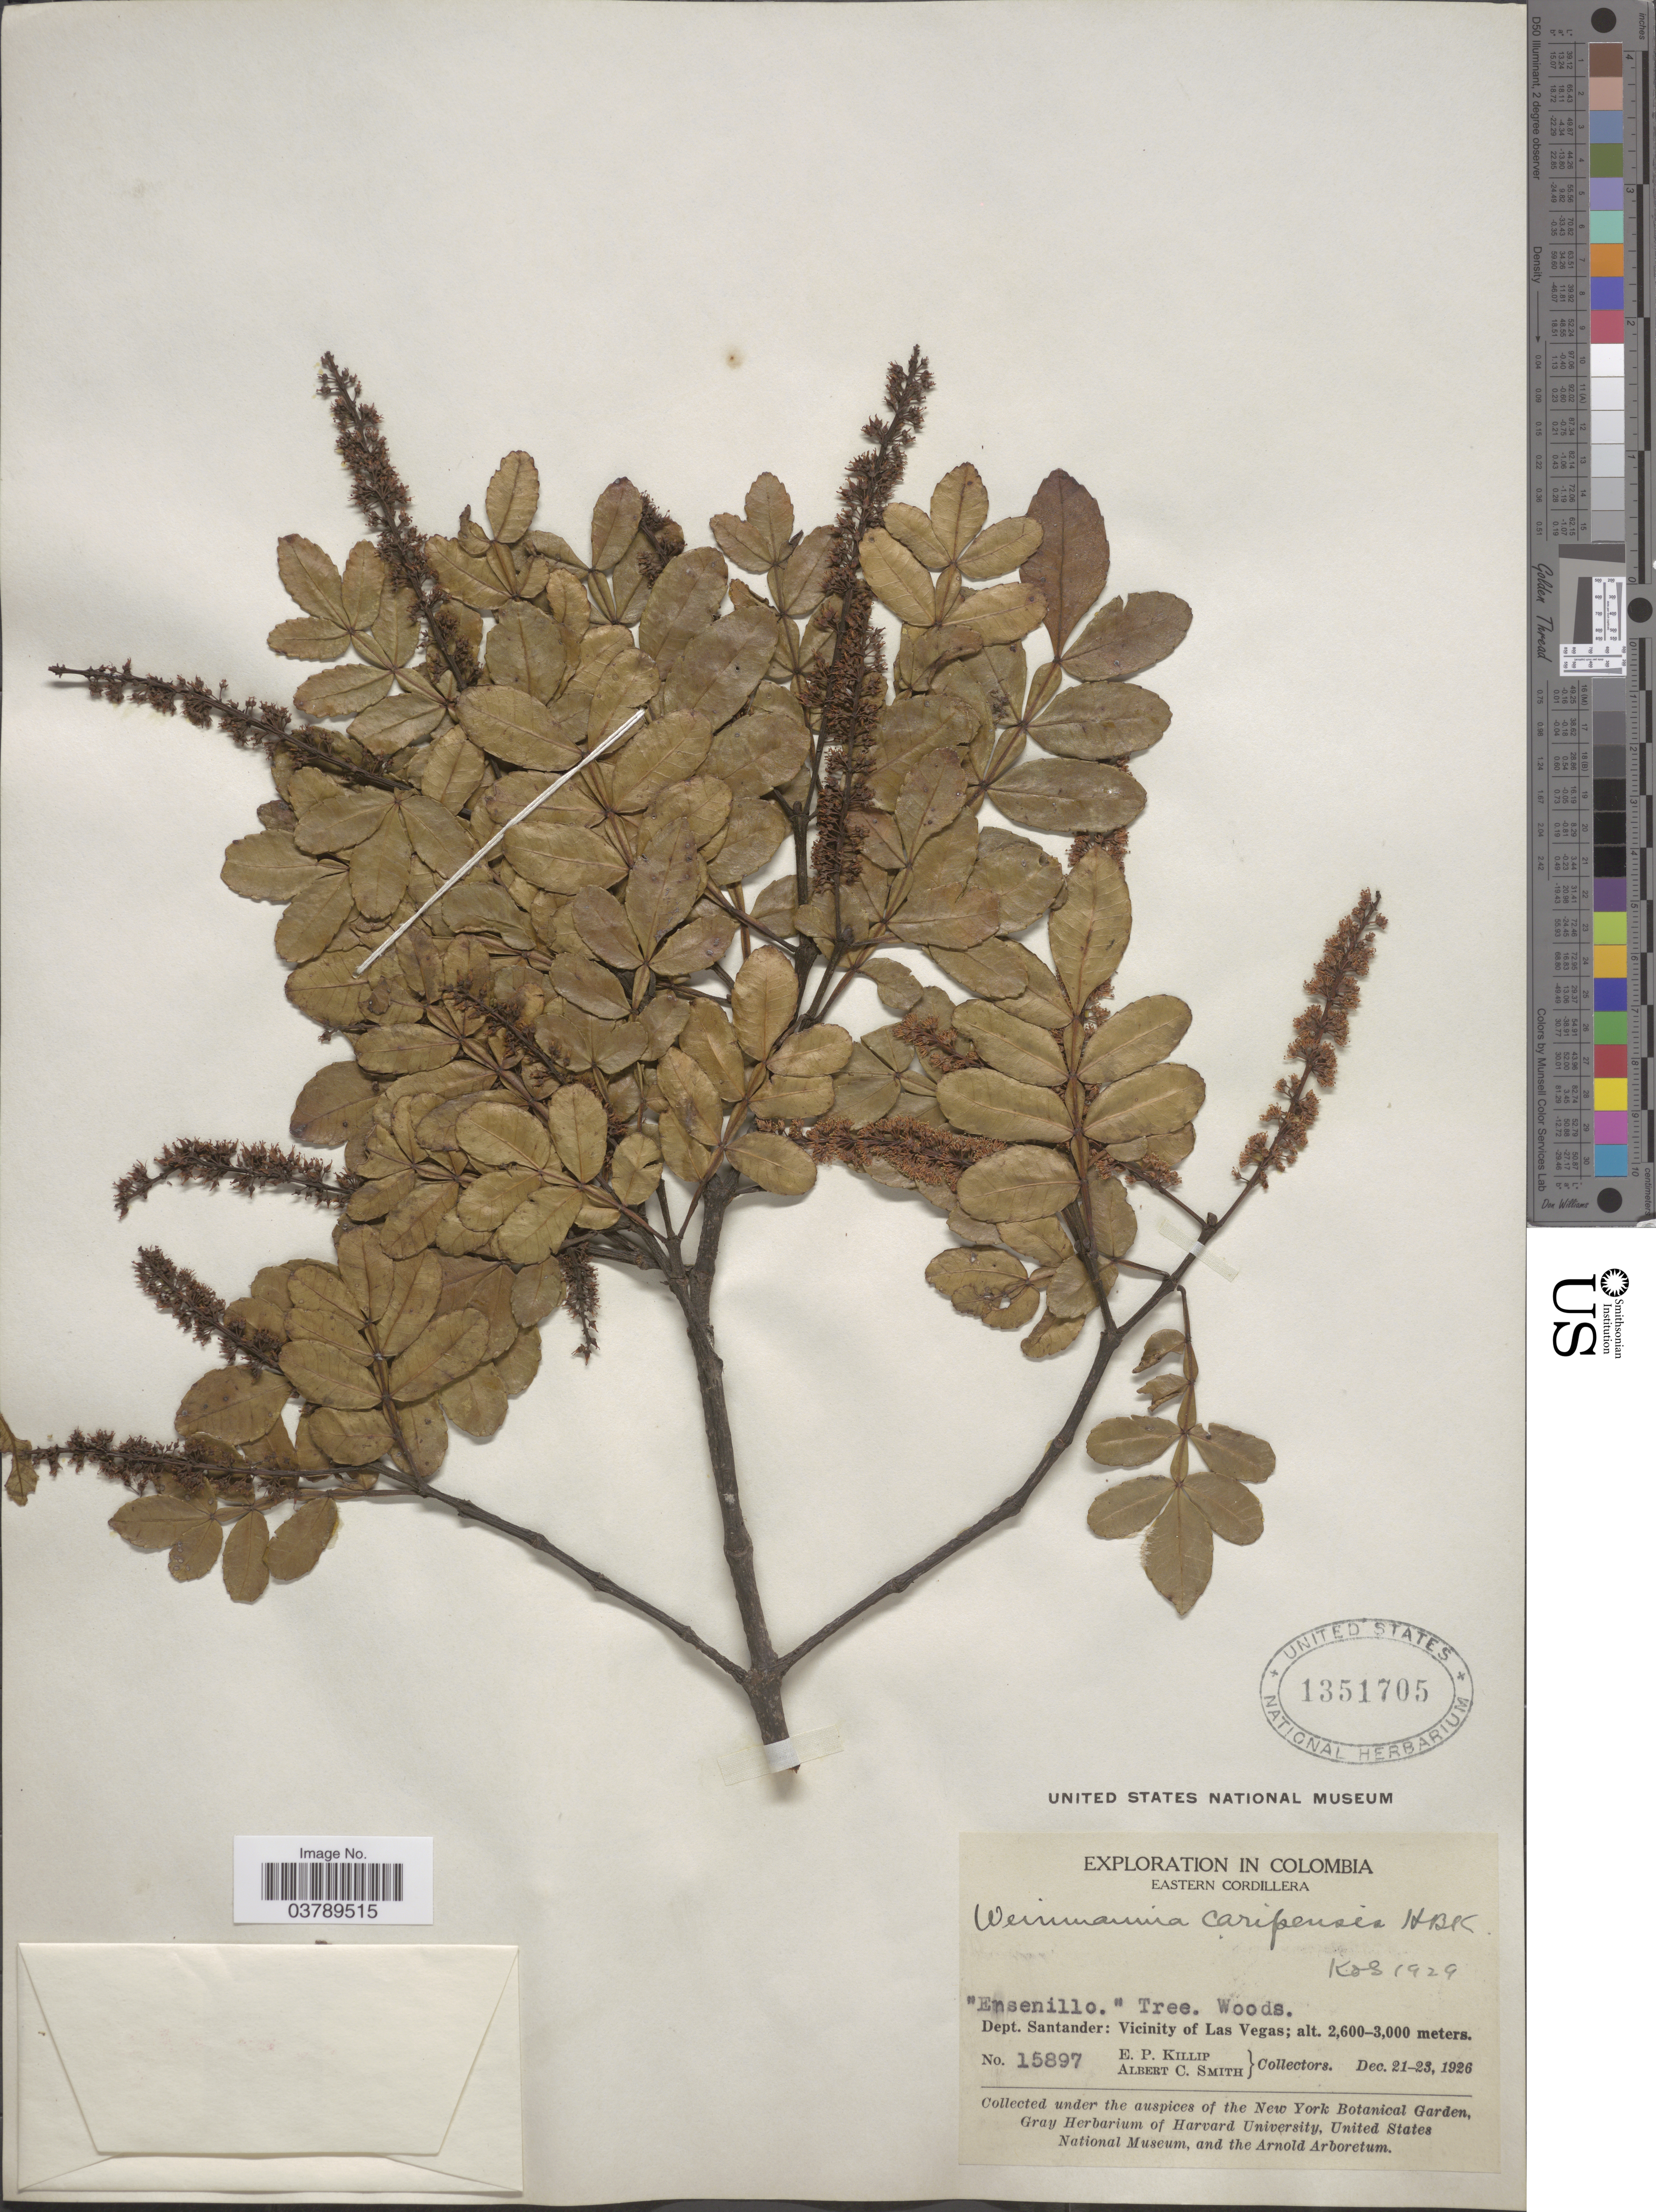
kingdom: Plantae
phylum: Tracheophyta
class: Magnoliopsida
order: Oxalidales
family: Cunoniaceae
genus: Weinmannia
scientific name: Weinmannia pinnata var. caripensis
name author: (Kunth) Cuatrec.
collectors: E. P. Killip & A. C. Smith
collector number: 15897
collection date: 1926-12-21/1926-12-23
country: Colombia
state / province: Santander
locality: Eastern Cordillera. Dept. Santander: Vicinity of Las Vegas.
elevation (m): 2600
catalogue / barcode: US 1351705